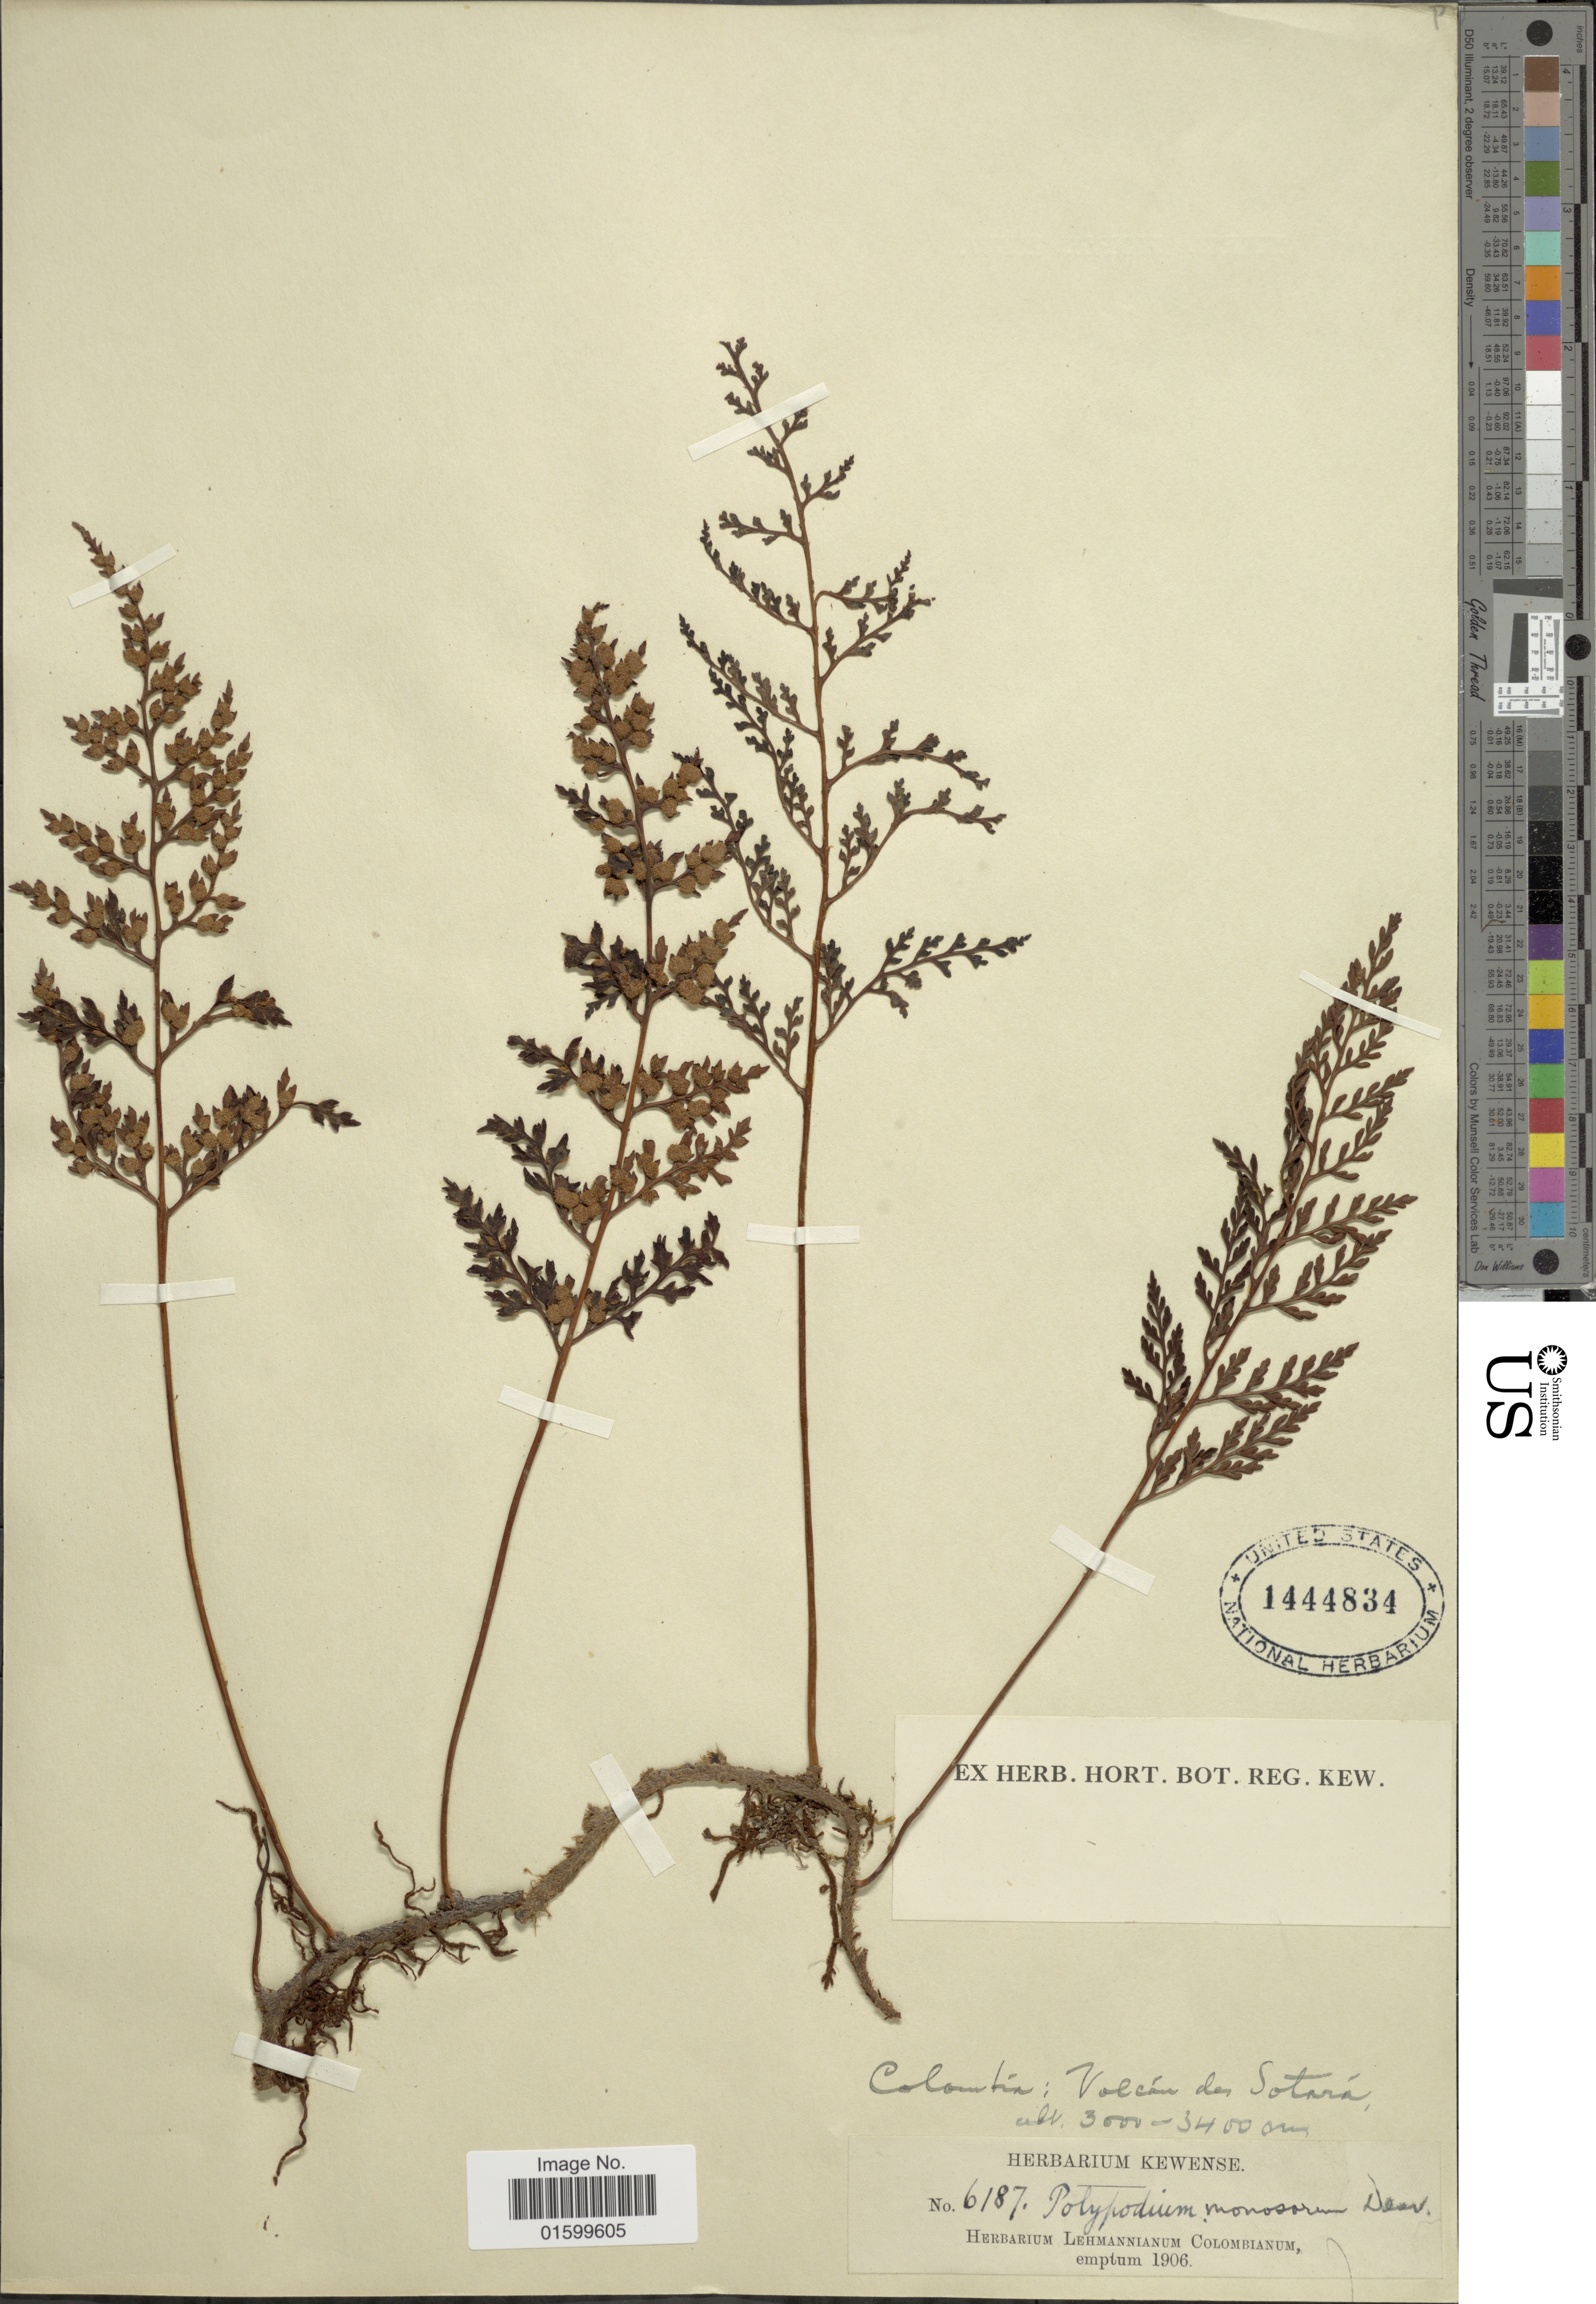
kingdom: Plantae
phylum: Tracheophyta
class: Polypodiopsida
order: Polypodiales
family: Polypodiaceae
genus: Pleopeltis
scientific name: Pleopeltis monosora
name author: (Desv.) A.R. Sm.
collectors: ex herb. Lehmannianum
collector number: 6187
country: Colombia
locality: Colombia: Volcan de Sotara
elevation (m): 3000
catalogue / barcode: US 1444834